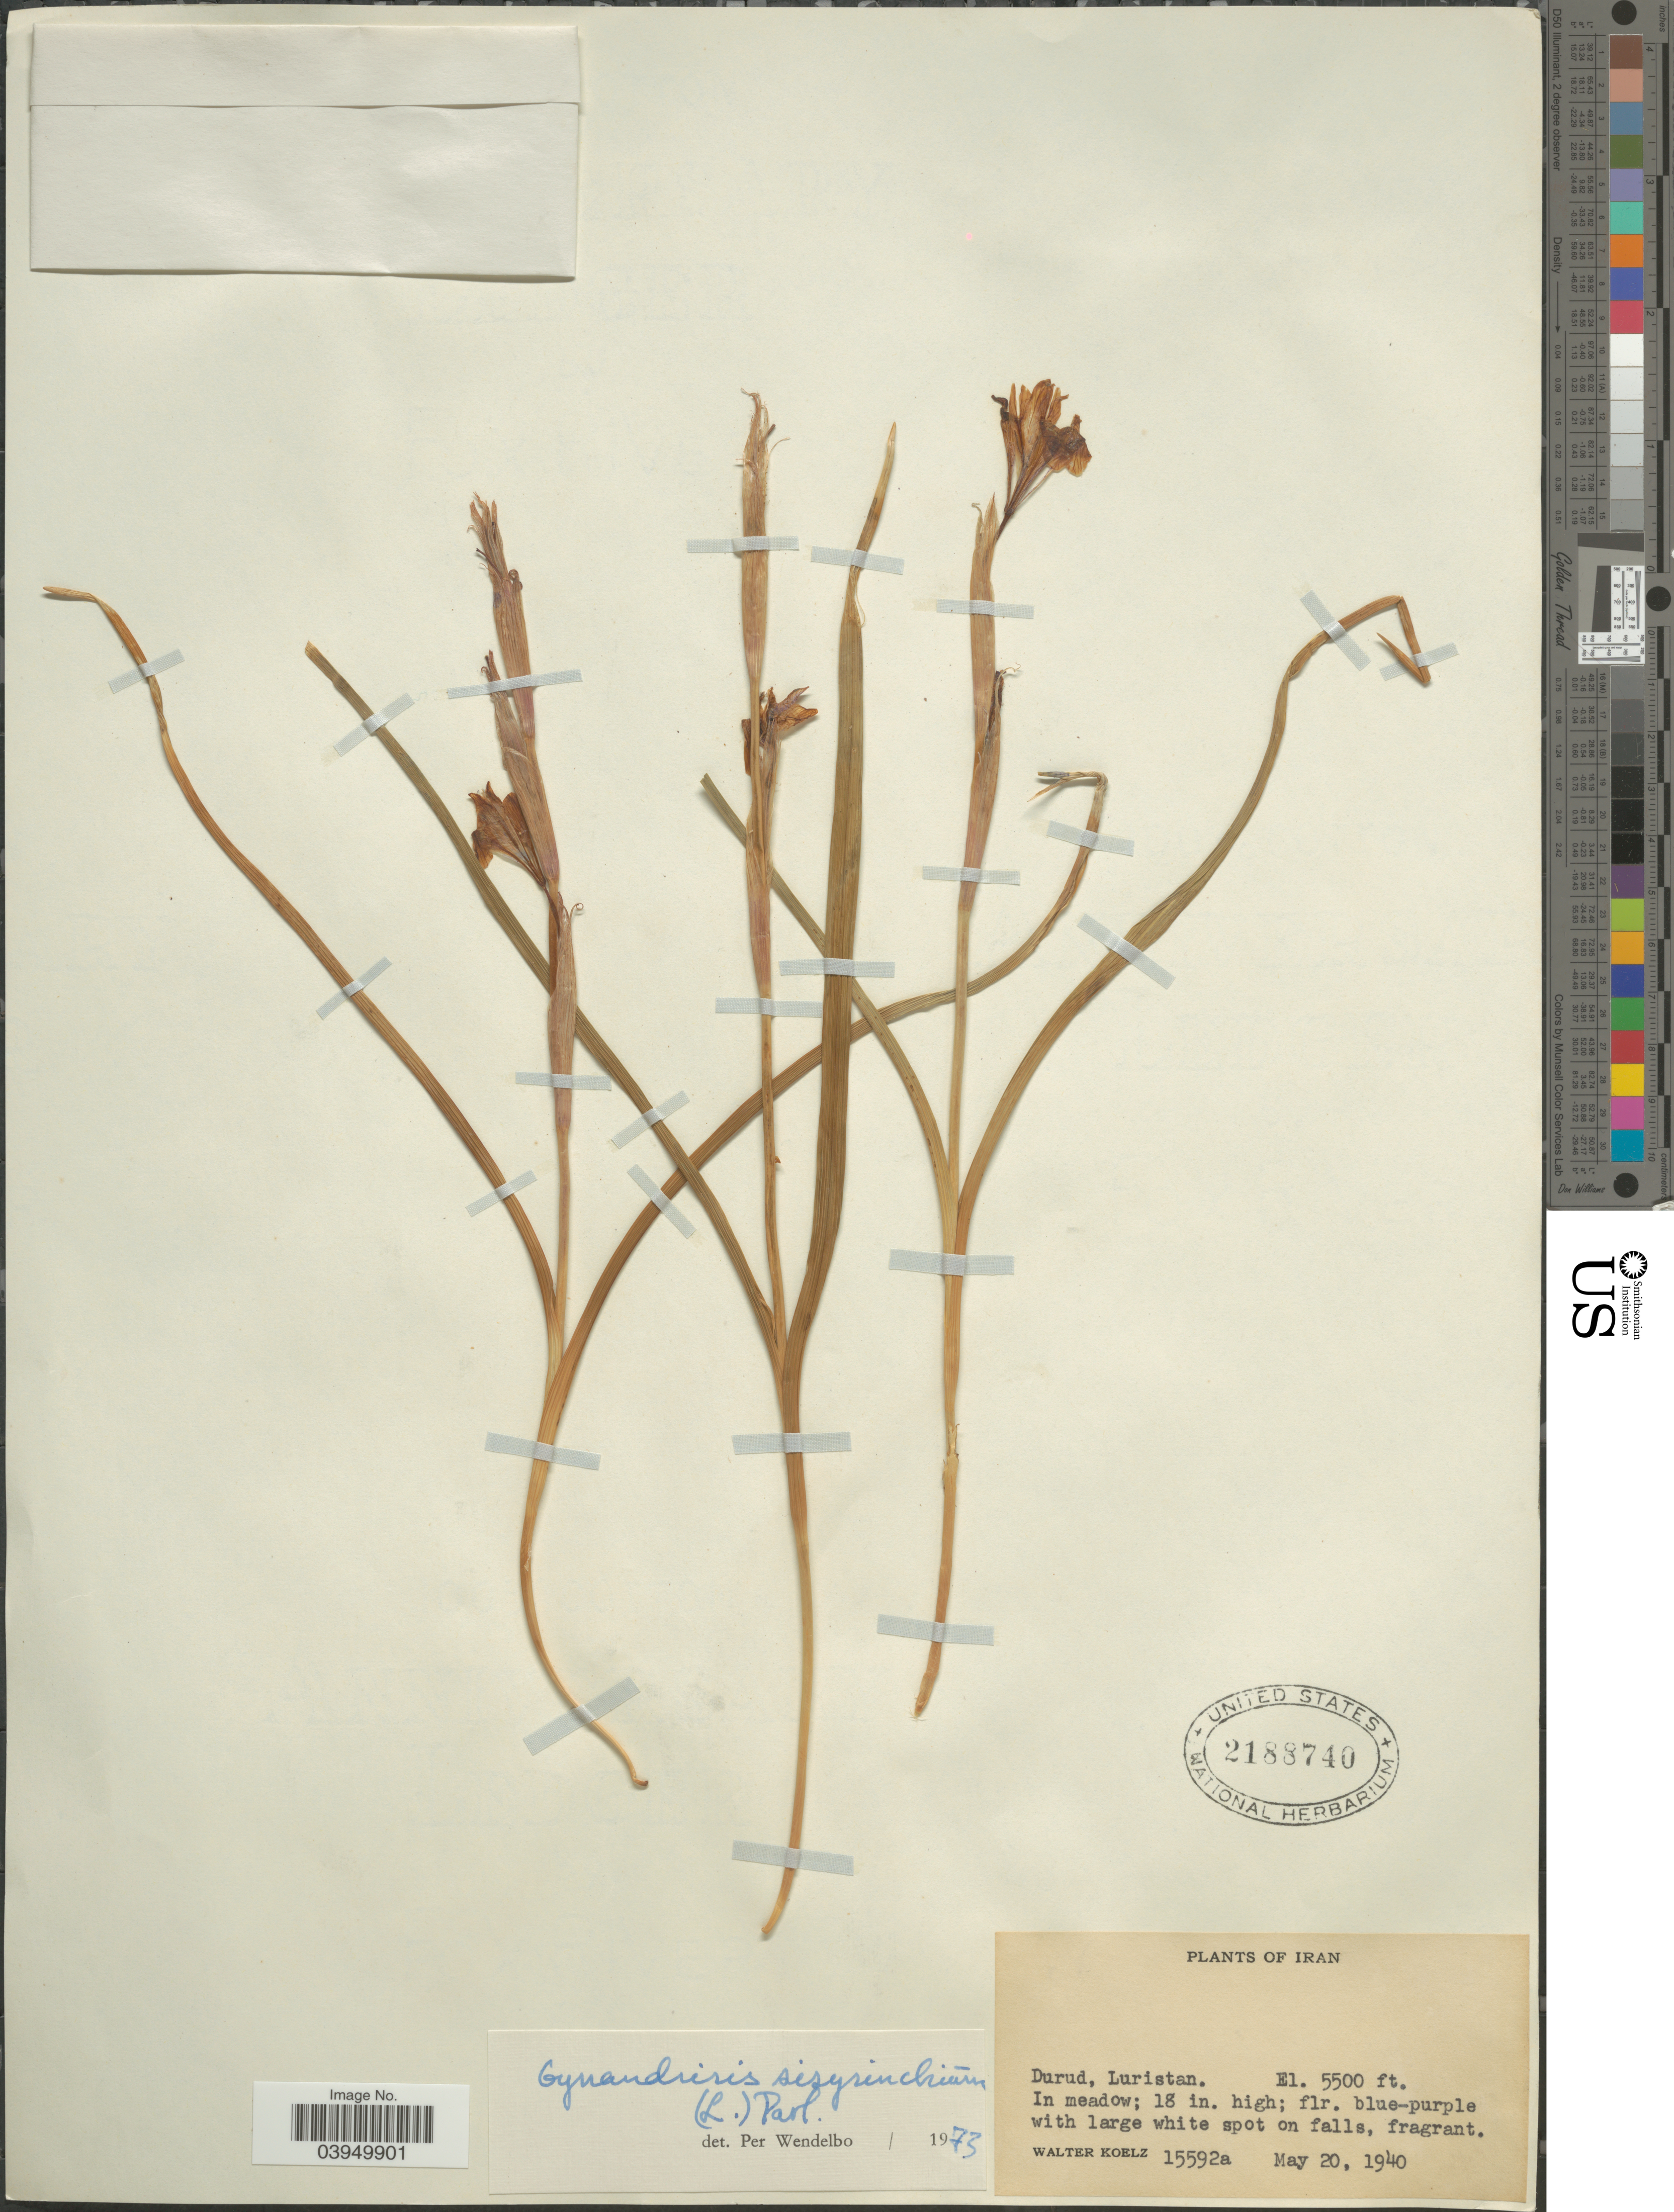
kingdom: Plantae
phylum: Tracheophyta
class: Liliopsida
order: Asparagales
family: Iridaceae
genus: Iris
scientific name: Iris sisyrinchium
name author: L.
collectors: W. N. Koelz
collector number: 15592a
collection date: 1940-05-20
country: Iran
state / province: Lorestan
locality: Durud, Luristan.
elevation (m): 1676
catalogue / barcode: US 2188740